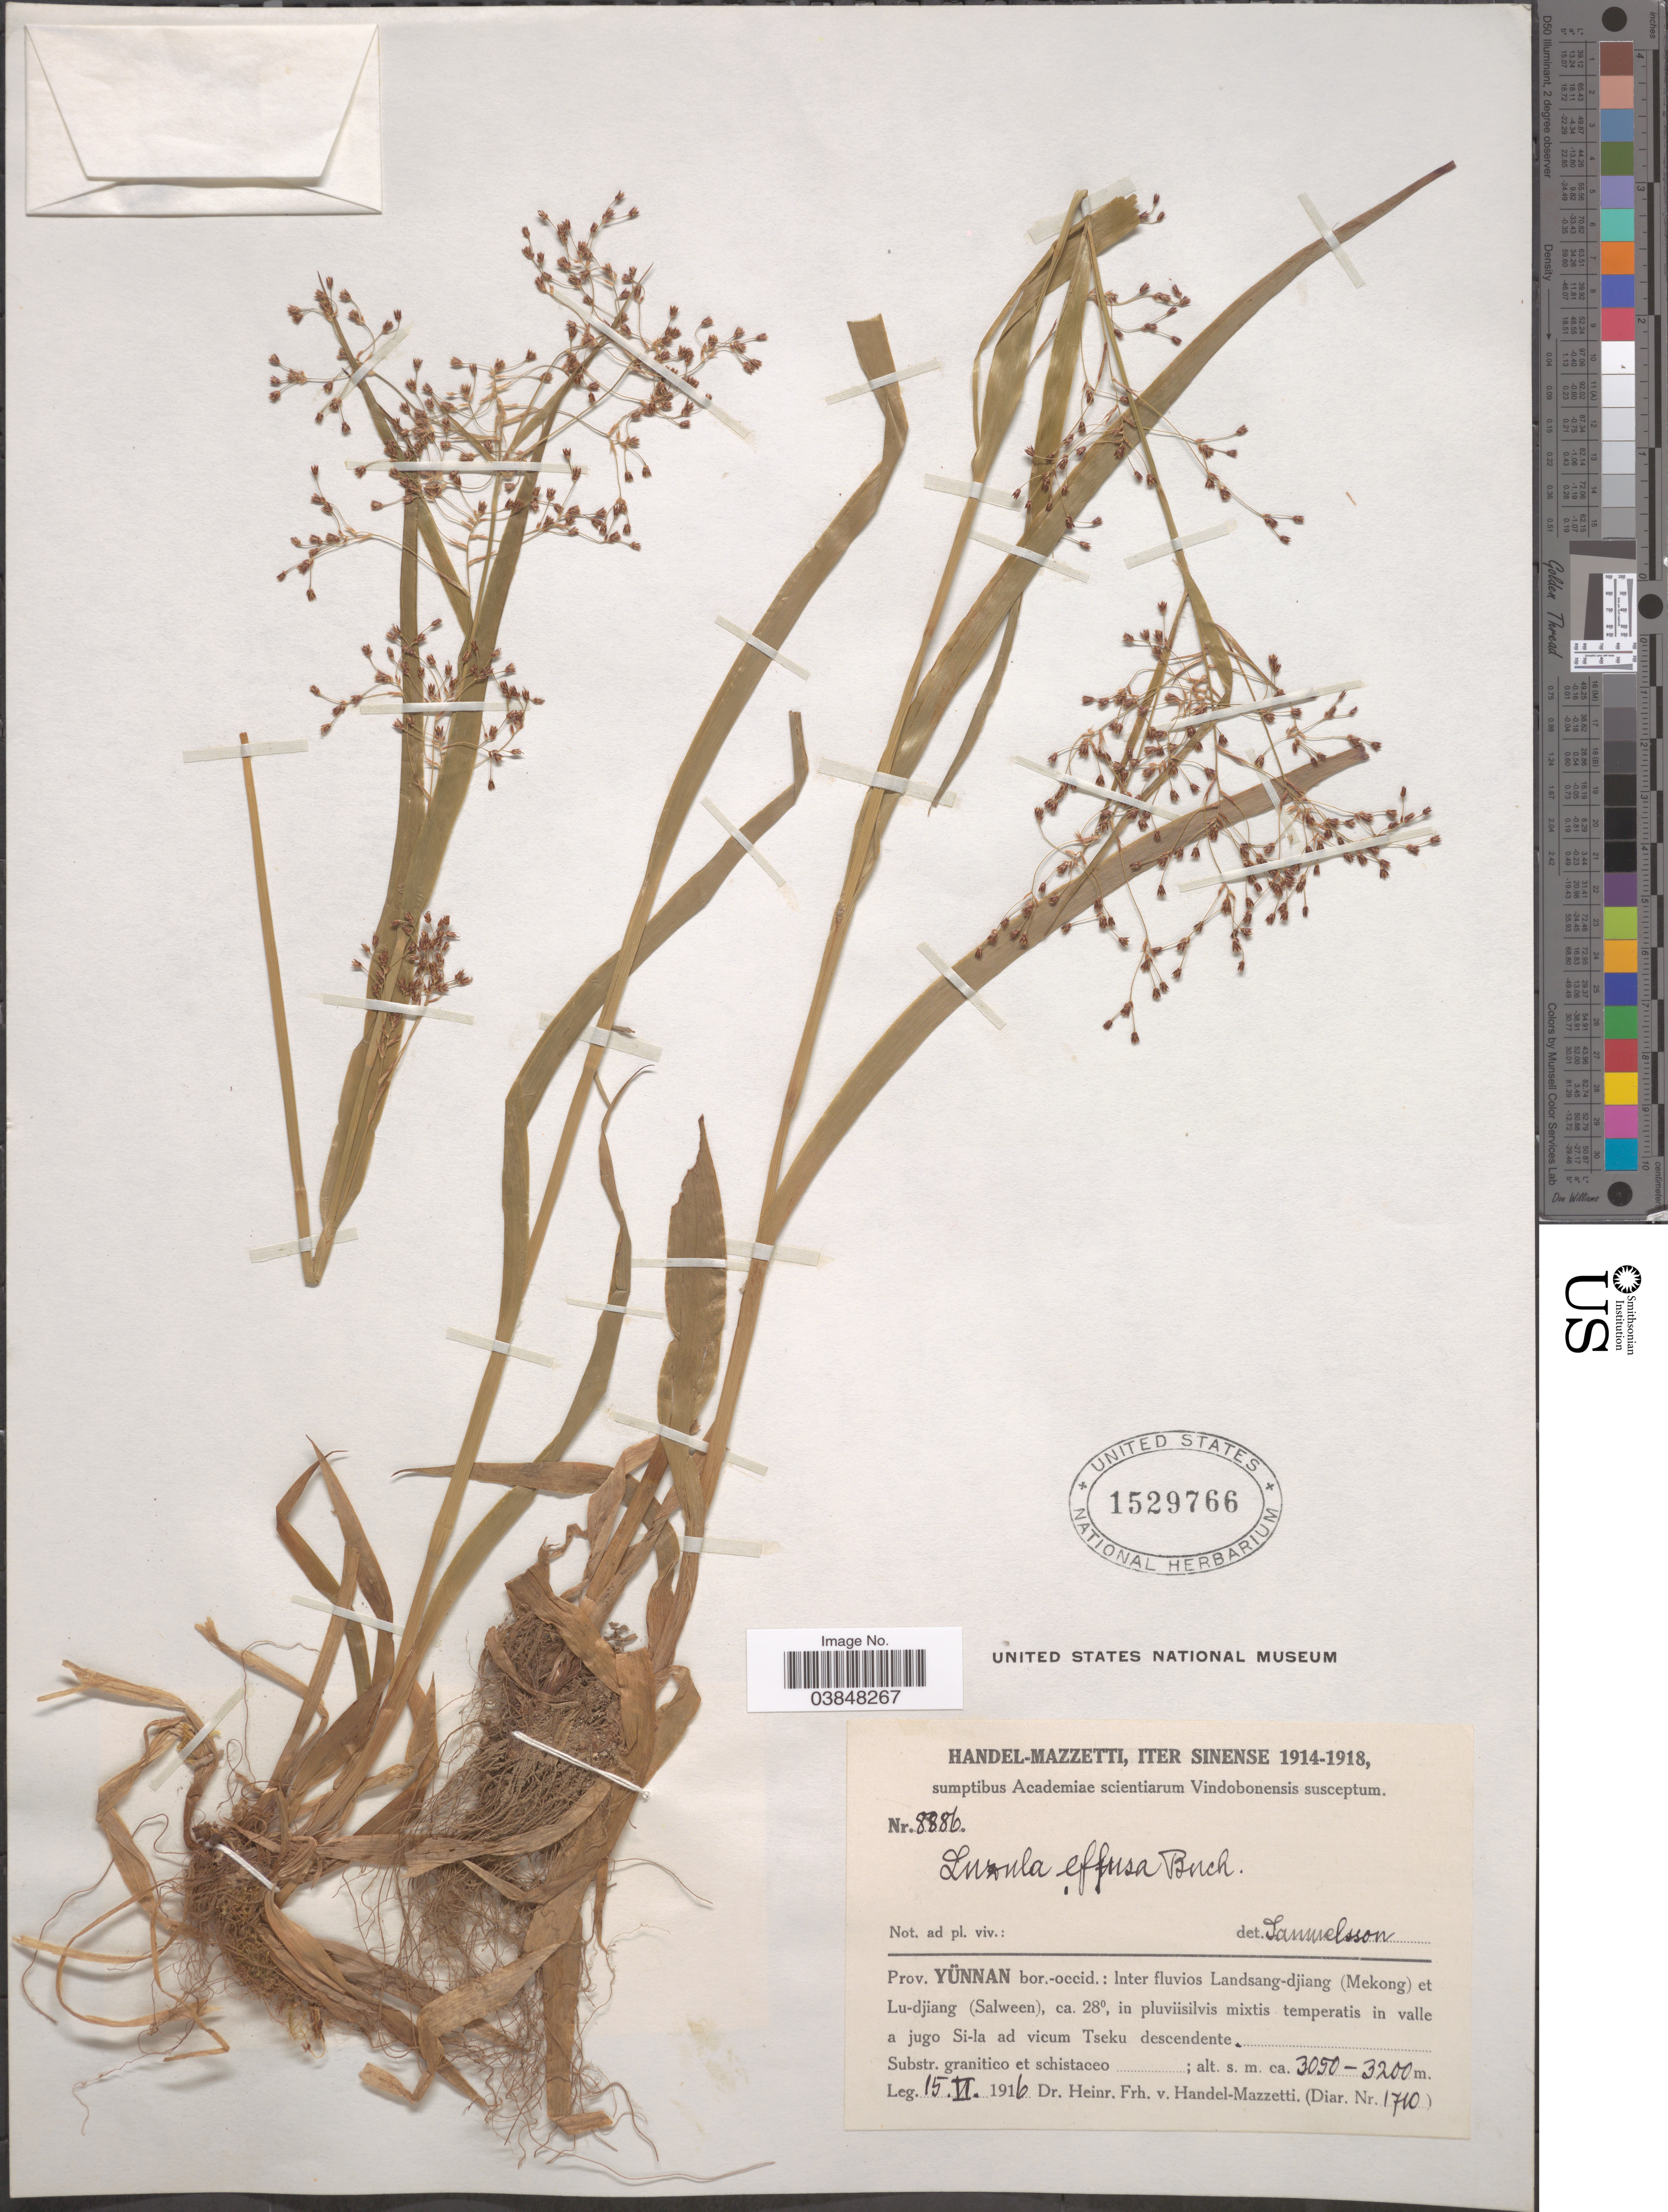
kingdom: Plantae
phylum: Tracheophyta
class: Liliopsida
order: Poales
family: Juncaceae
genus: Luzula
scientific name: Luzula effusa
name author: Buchenau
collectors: H. Handel-Mazzetti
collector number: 8886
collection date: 1916-06-15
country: China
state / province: Yunnan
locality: Bor.-occid.: Inter fluvios Landsang-djiang (Mekong) et Lu-djiang (Salween), ca. 28°, in pluviisilvis mixtis temperatis in valle a jugo Si-lad ad vicum Tseku descendente.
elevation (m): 3050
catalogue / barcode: US 1529766